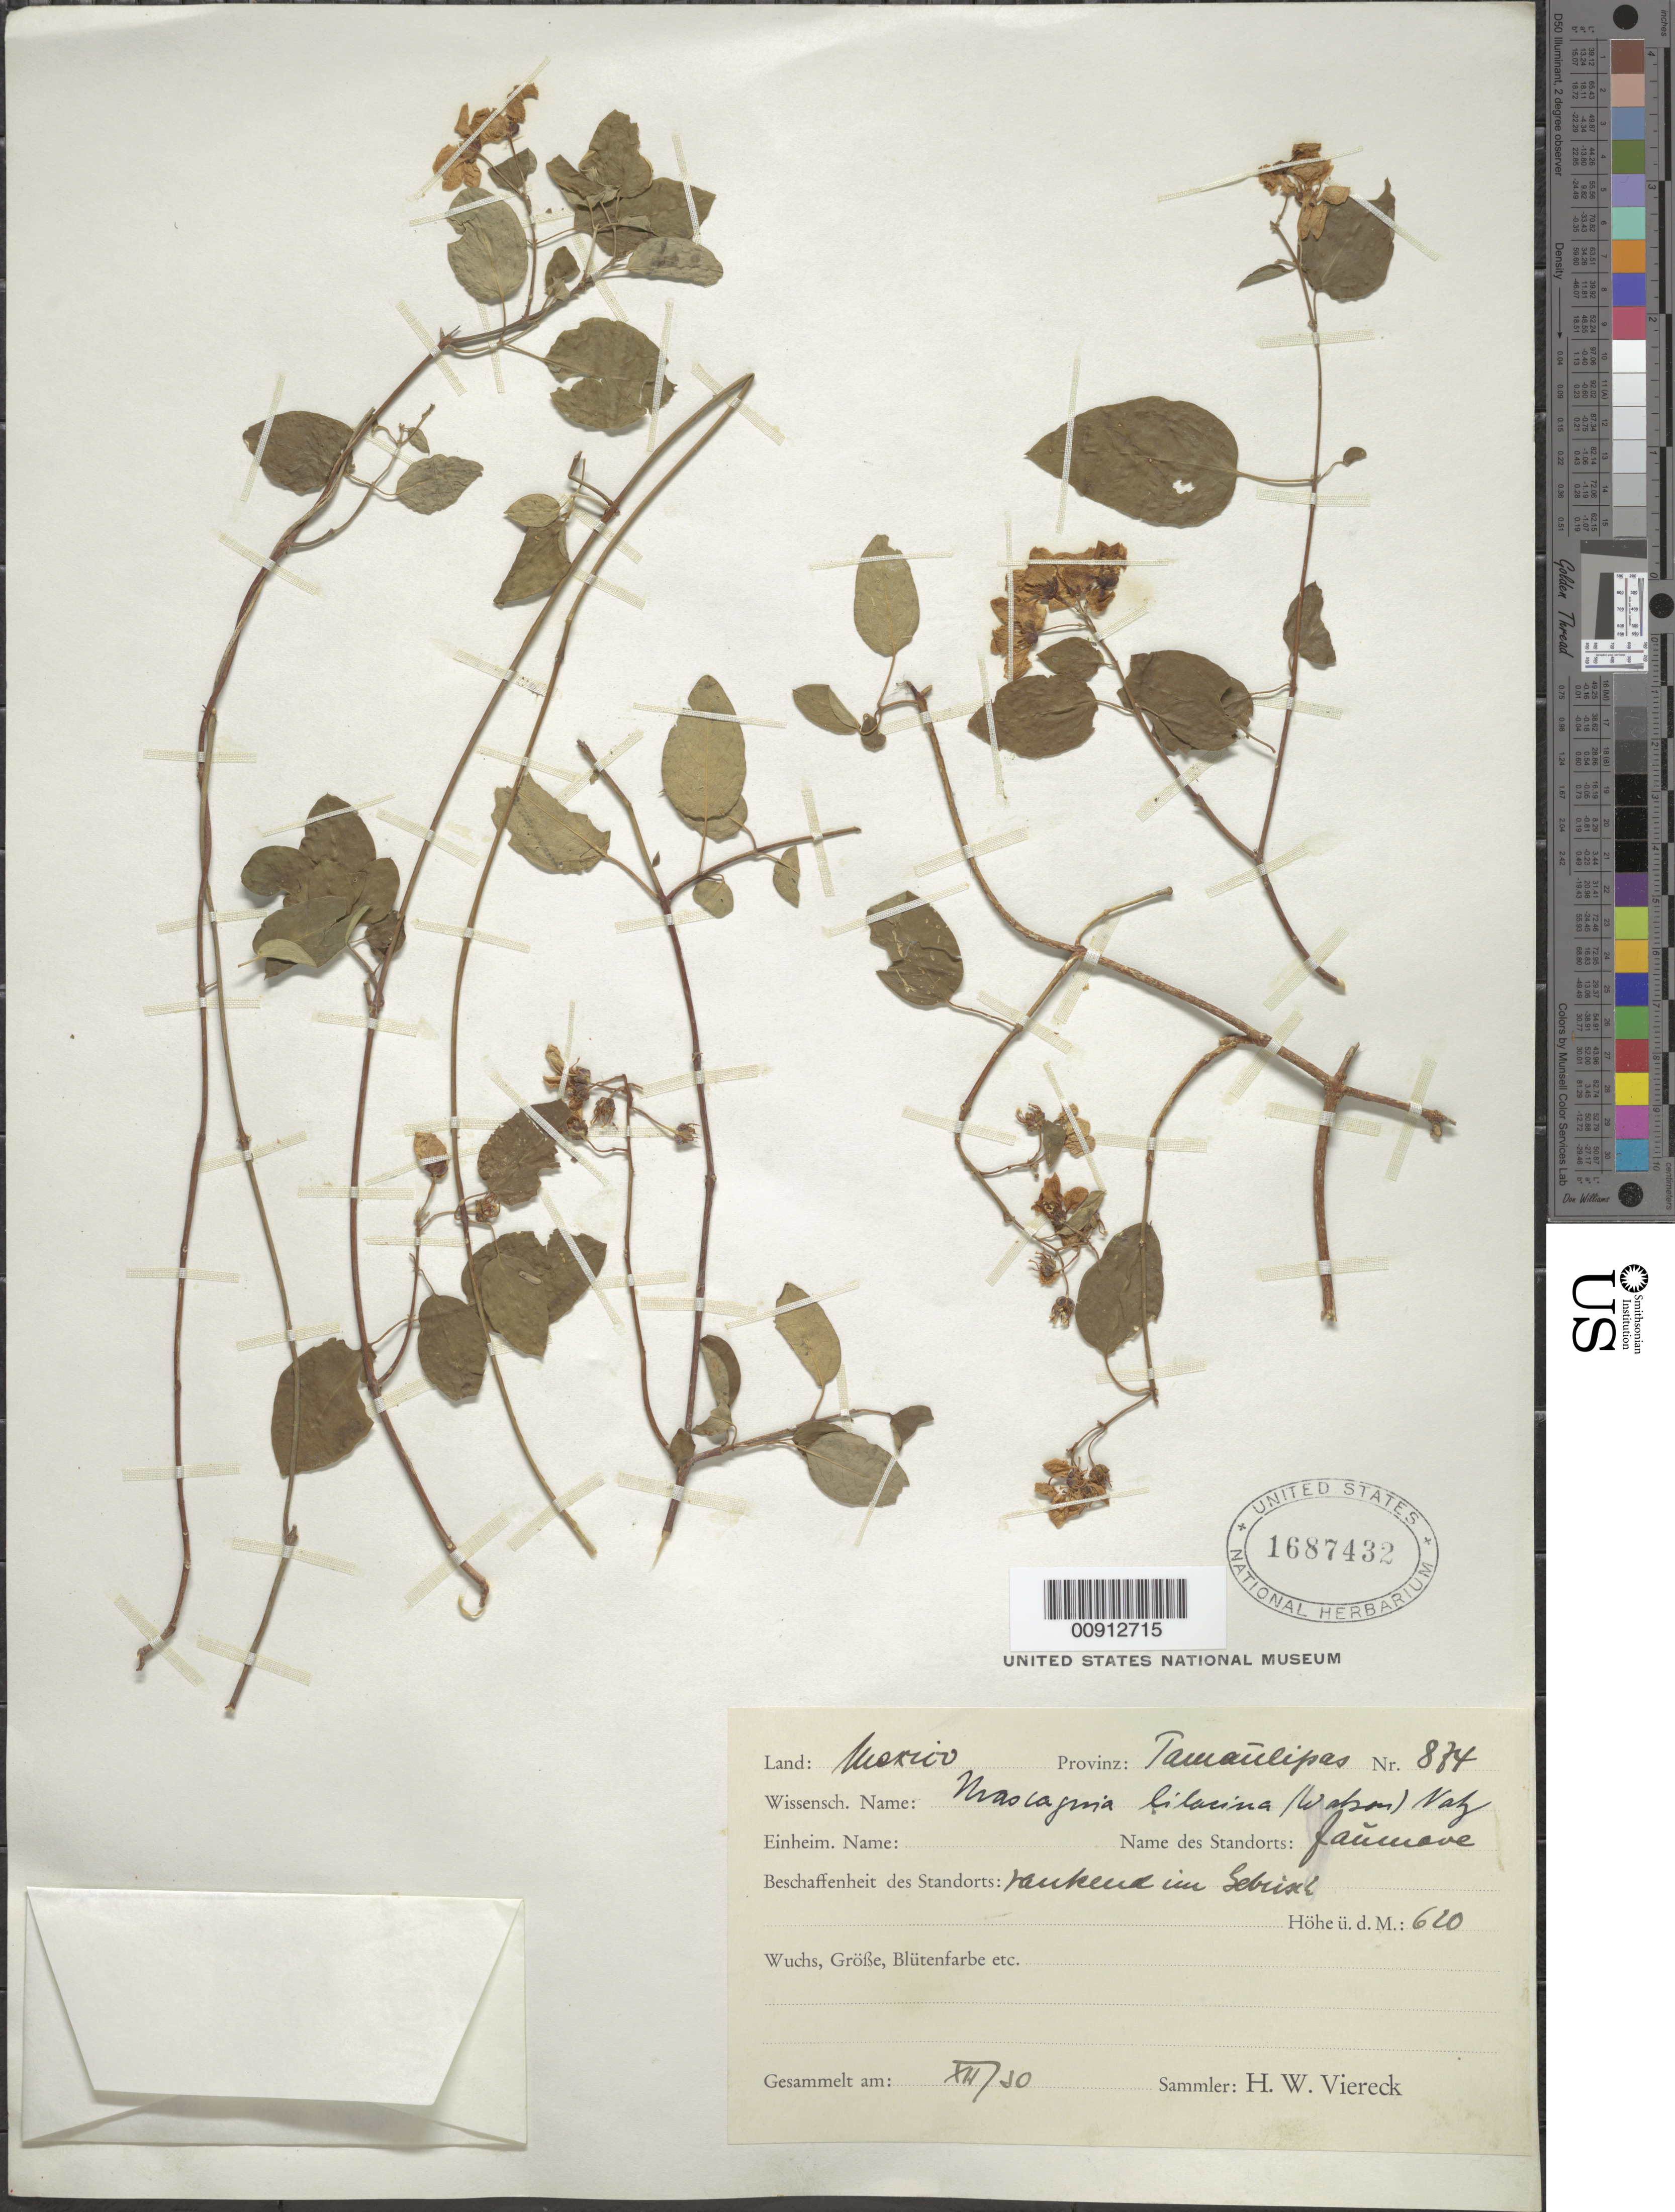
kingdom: Plantae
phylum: Tracheophyta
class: Magnoliopsida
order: Malpighiales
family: Malpighiaceae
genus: Mascagnia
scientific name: Mascagnia lilacina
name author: (S. Watson) Nied.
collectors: H. W. Viereck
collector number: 884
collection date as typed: Dec 1930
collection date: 1930-12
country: Mexico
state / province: Tamaulipas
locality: Jaumave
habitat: Rankend im Gebüsch.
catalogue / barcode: US 1687432